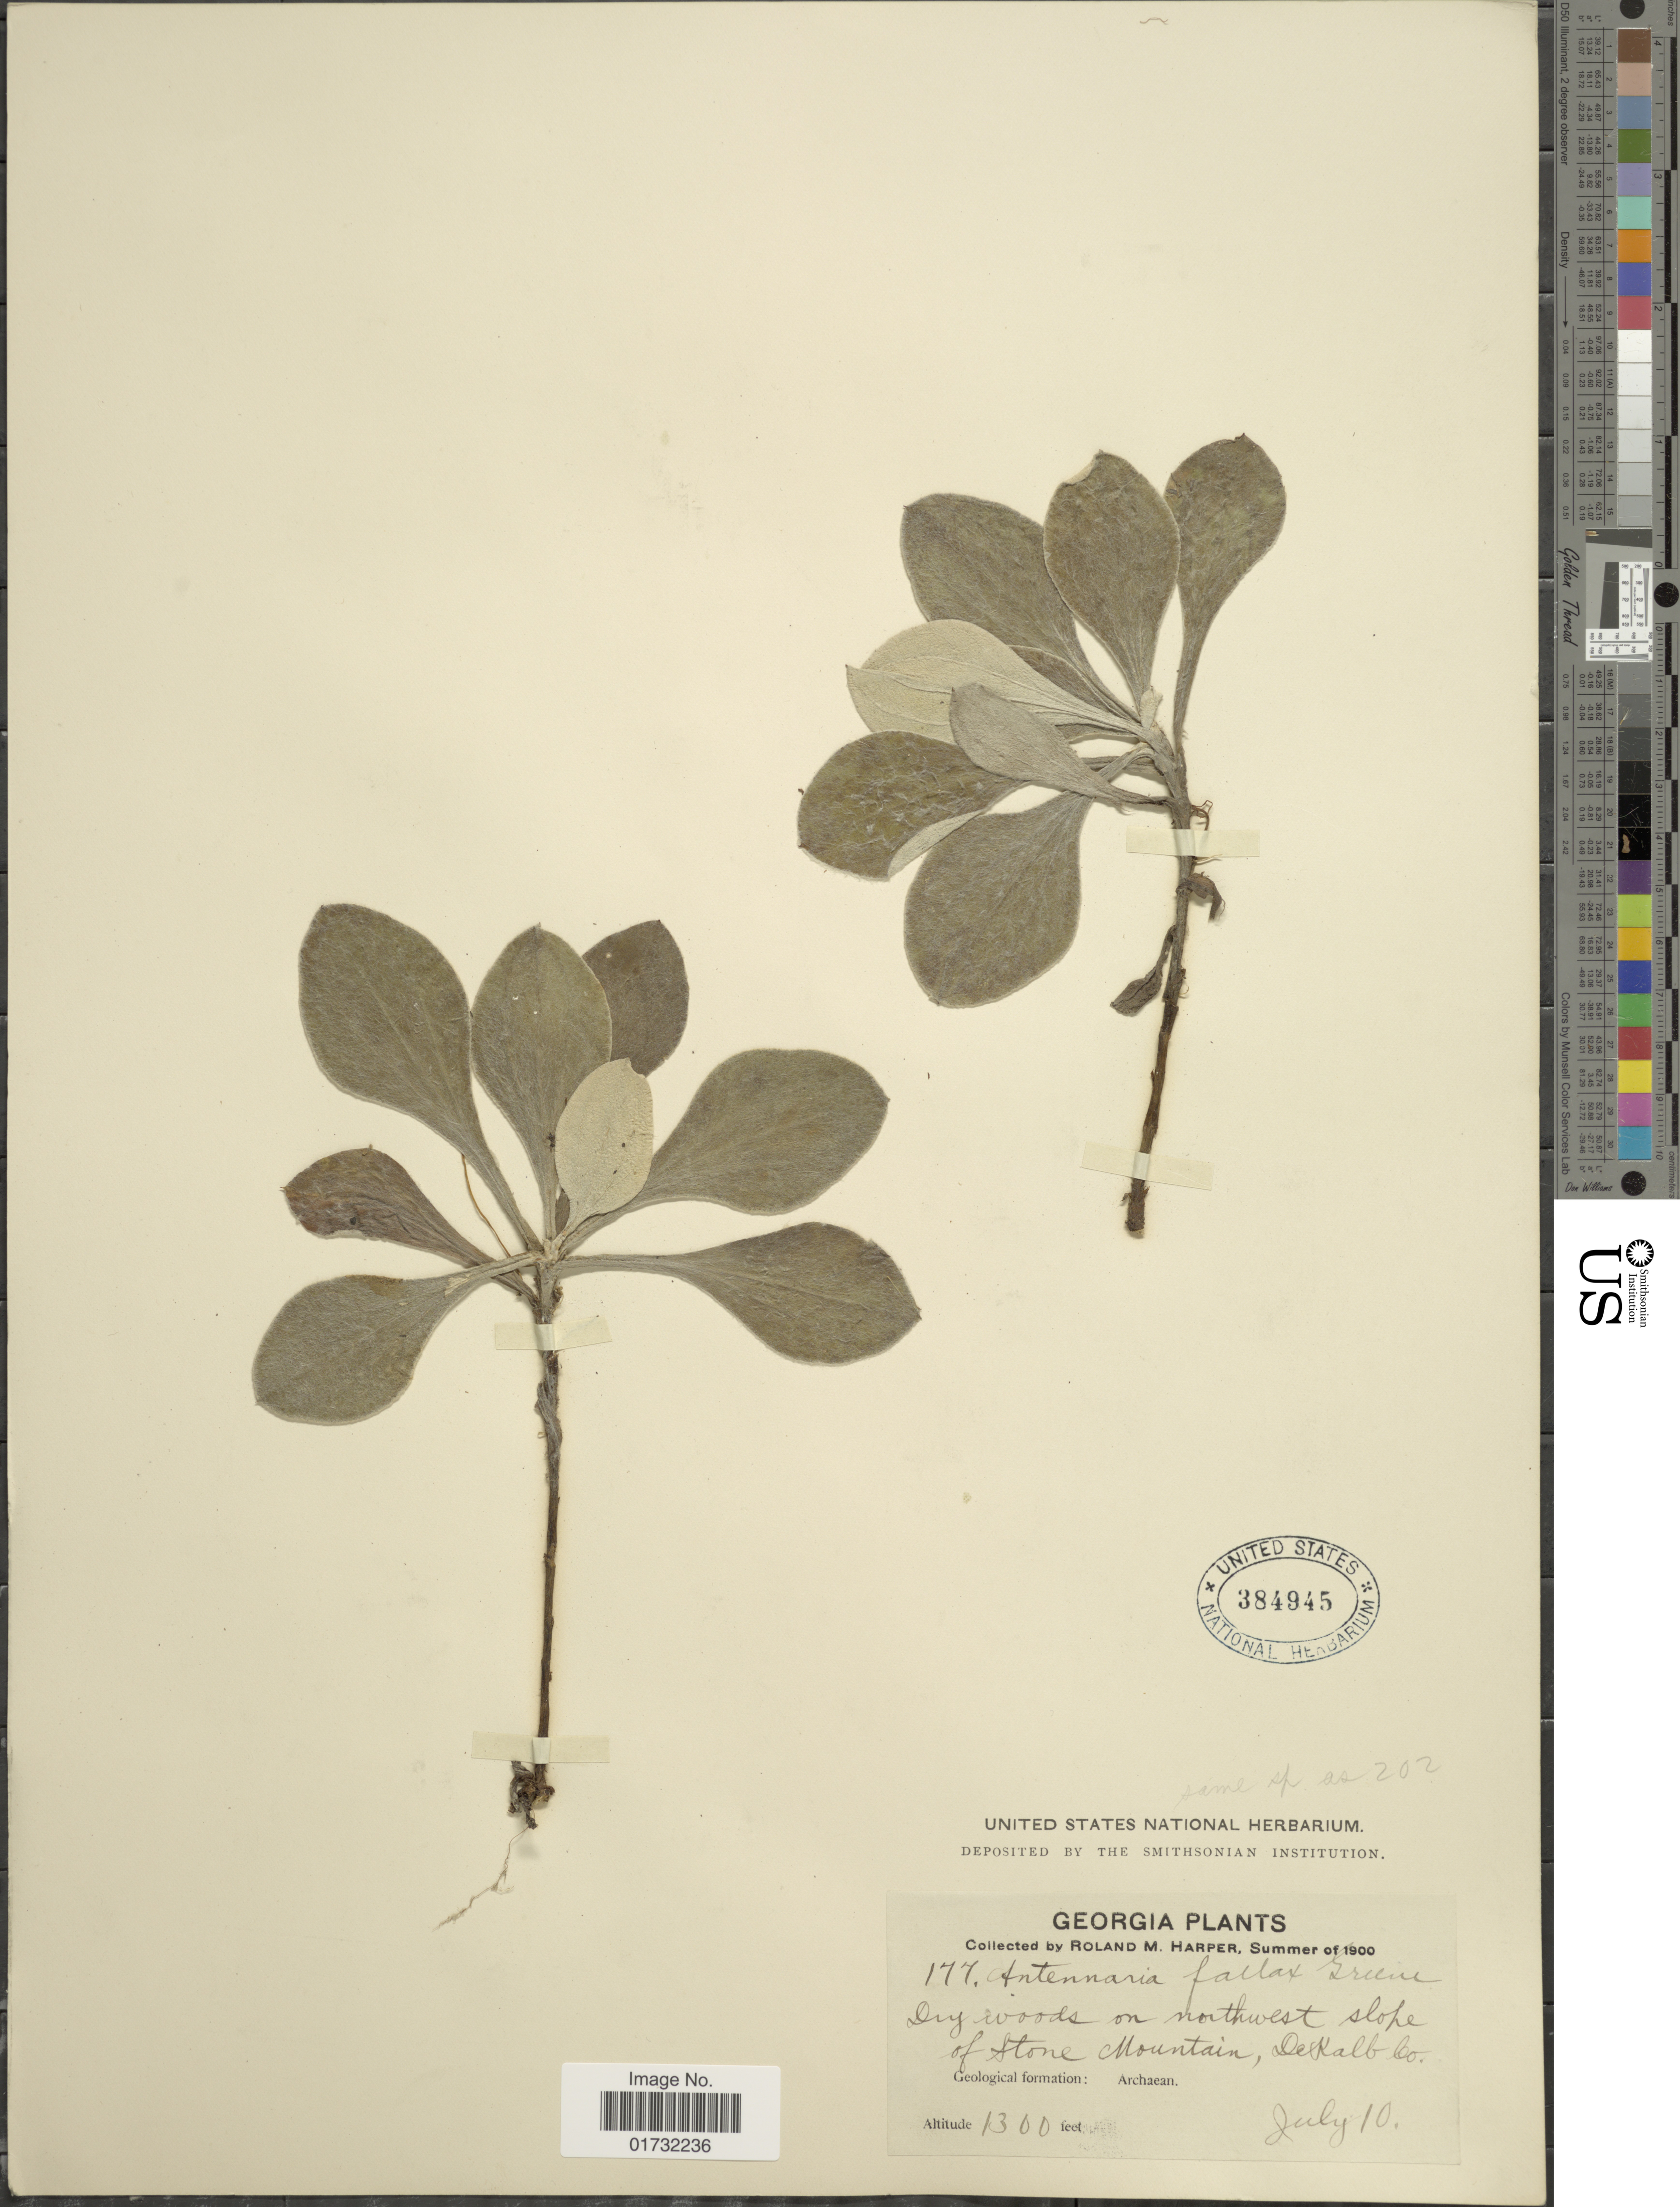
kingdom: Plantae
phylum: Tracheophyta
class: Magnoliopsida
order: Asterales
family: Asteraceae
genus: Antennaria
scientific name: Antennaria parlinii subsp. fallax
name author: (Greene) R.J. Bayer & Stebbins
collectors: R. M. Harper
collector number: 177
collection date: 1900-07-10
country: United States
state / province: Georgia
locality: Northwest slope of Stone Mountain, Dekalb Co.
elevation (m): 396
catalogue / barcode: US 384945